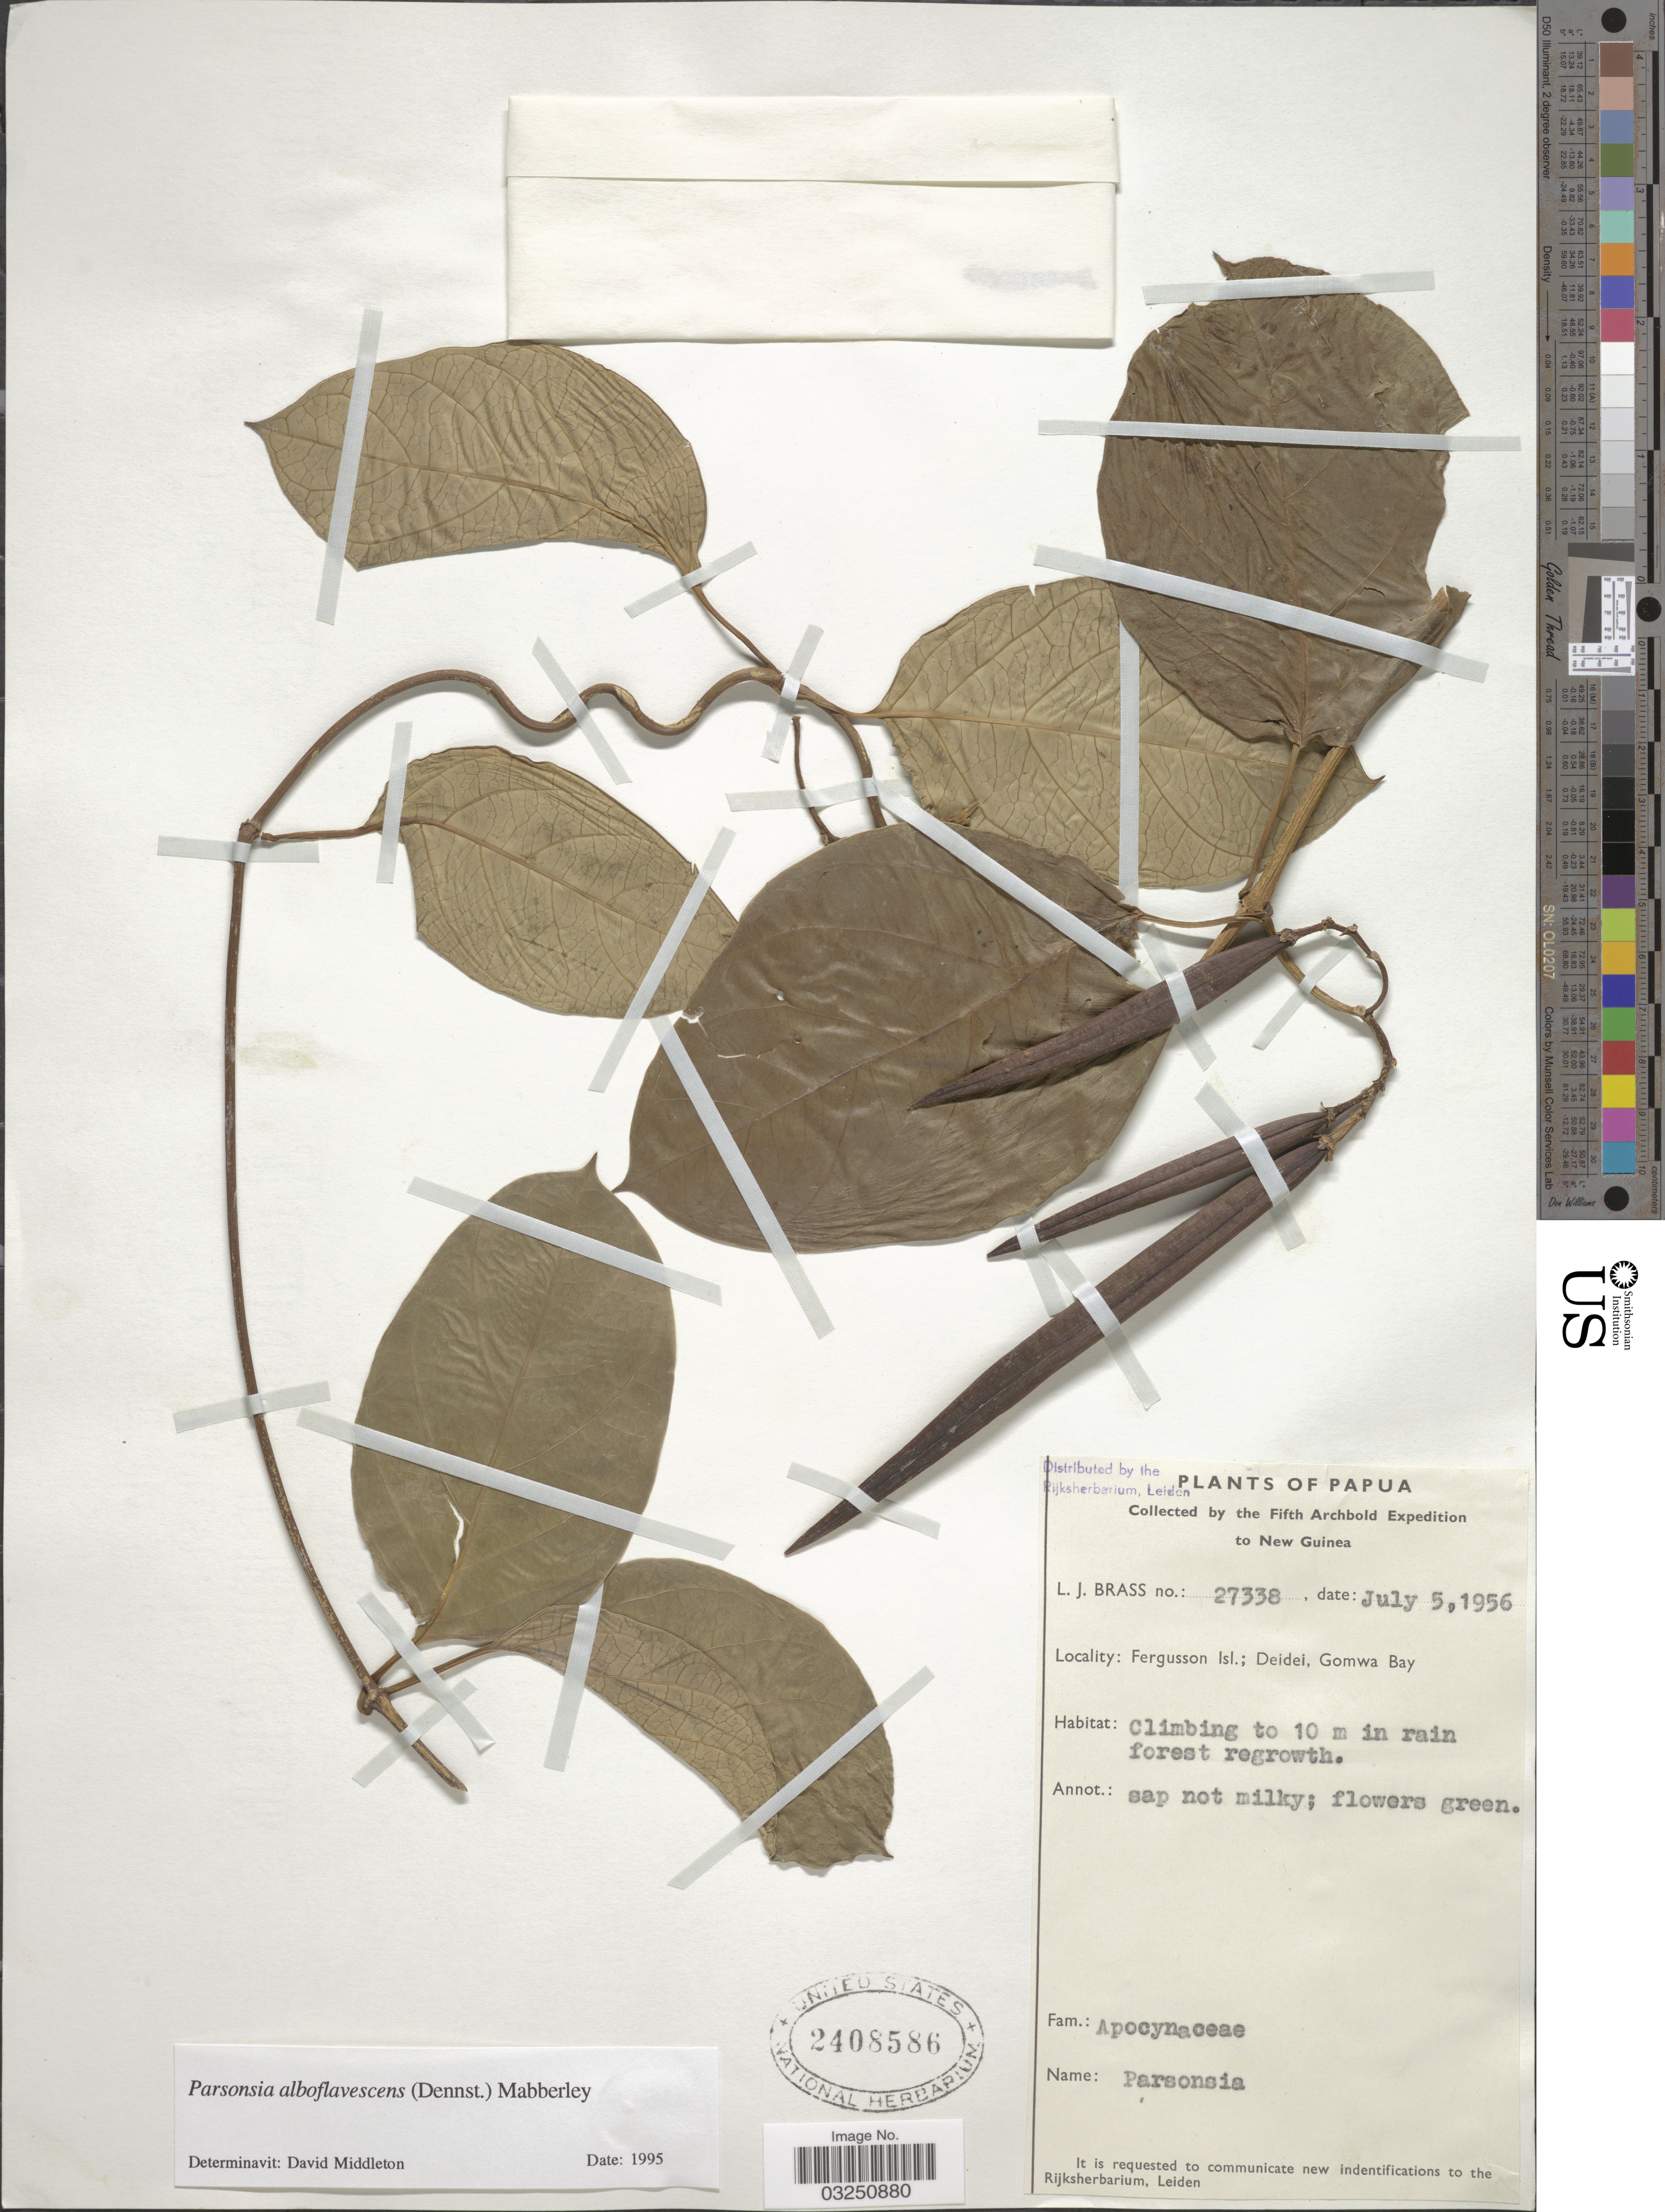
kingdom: Plantae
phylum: Tracheophyta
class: Magnoliopsida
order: Gentianales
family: Apocynaceae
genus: Parsonsia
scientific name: Parsonsia alboflavescens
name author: (Dennst.) Mabberley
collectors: L. J. Brass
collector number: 27338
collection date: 1956-07-05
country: Papua New Guinea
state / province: Milne Bay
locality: Papua. New Guinea. Fergusson Isl.; Deidei, Gomwa Bay.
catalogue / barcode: US 2408586